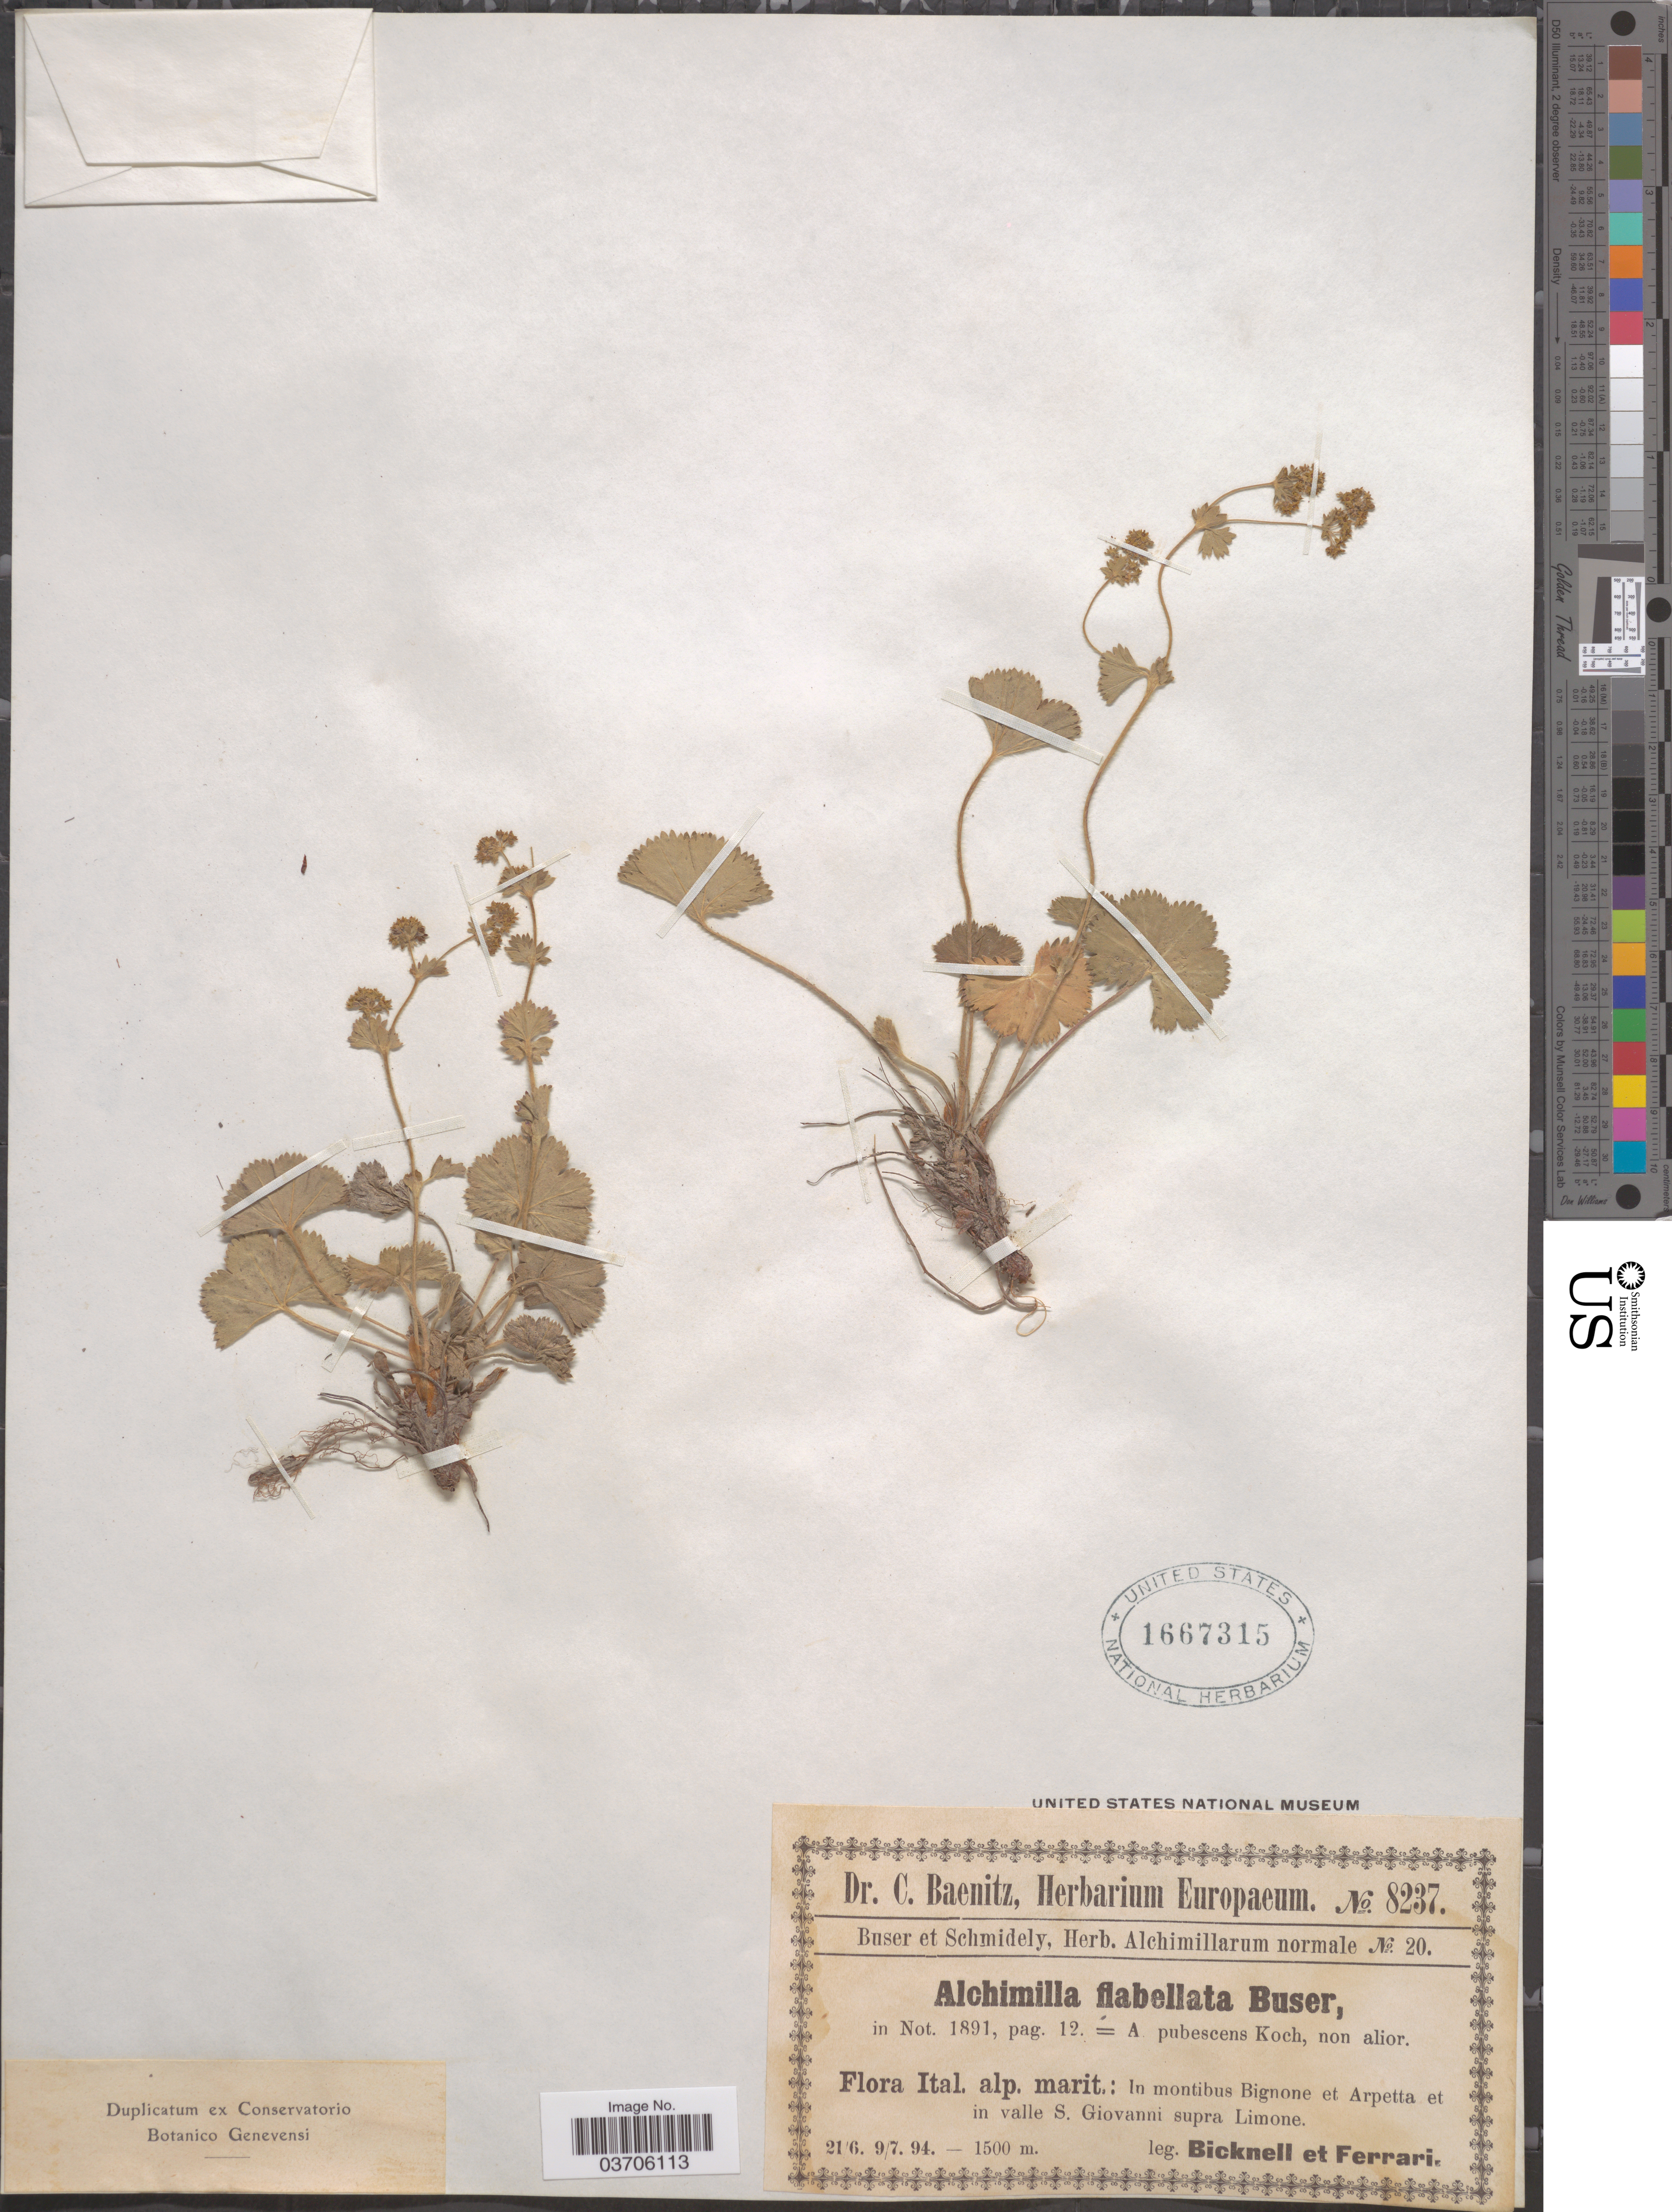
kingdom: Plantae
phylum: Tracheophyta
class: Magnoliopsida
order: Rosales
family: Rosaceae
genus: Alchemilla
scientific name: Alchemilla flabellata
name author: Buser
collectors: C. Bicknell & Ferrari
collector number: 8237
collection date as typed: Transcribed d/m/y: 21/6/94 to 9/7/94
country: Italy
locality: Ital. alp. marit.: In montibus Bignone et Arpetta et in valle S. Giovanni supra Limone.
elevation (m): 1500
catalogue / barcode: US 1667315